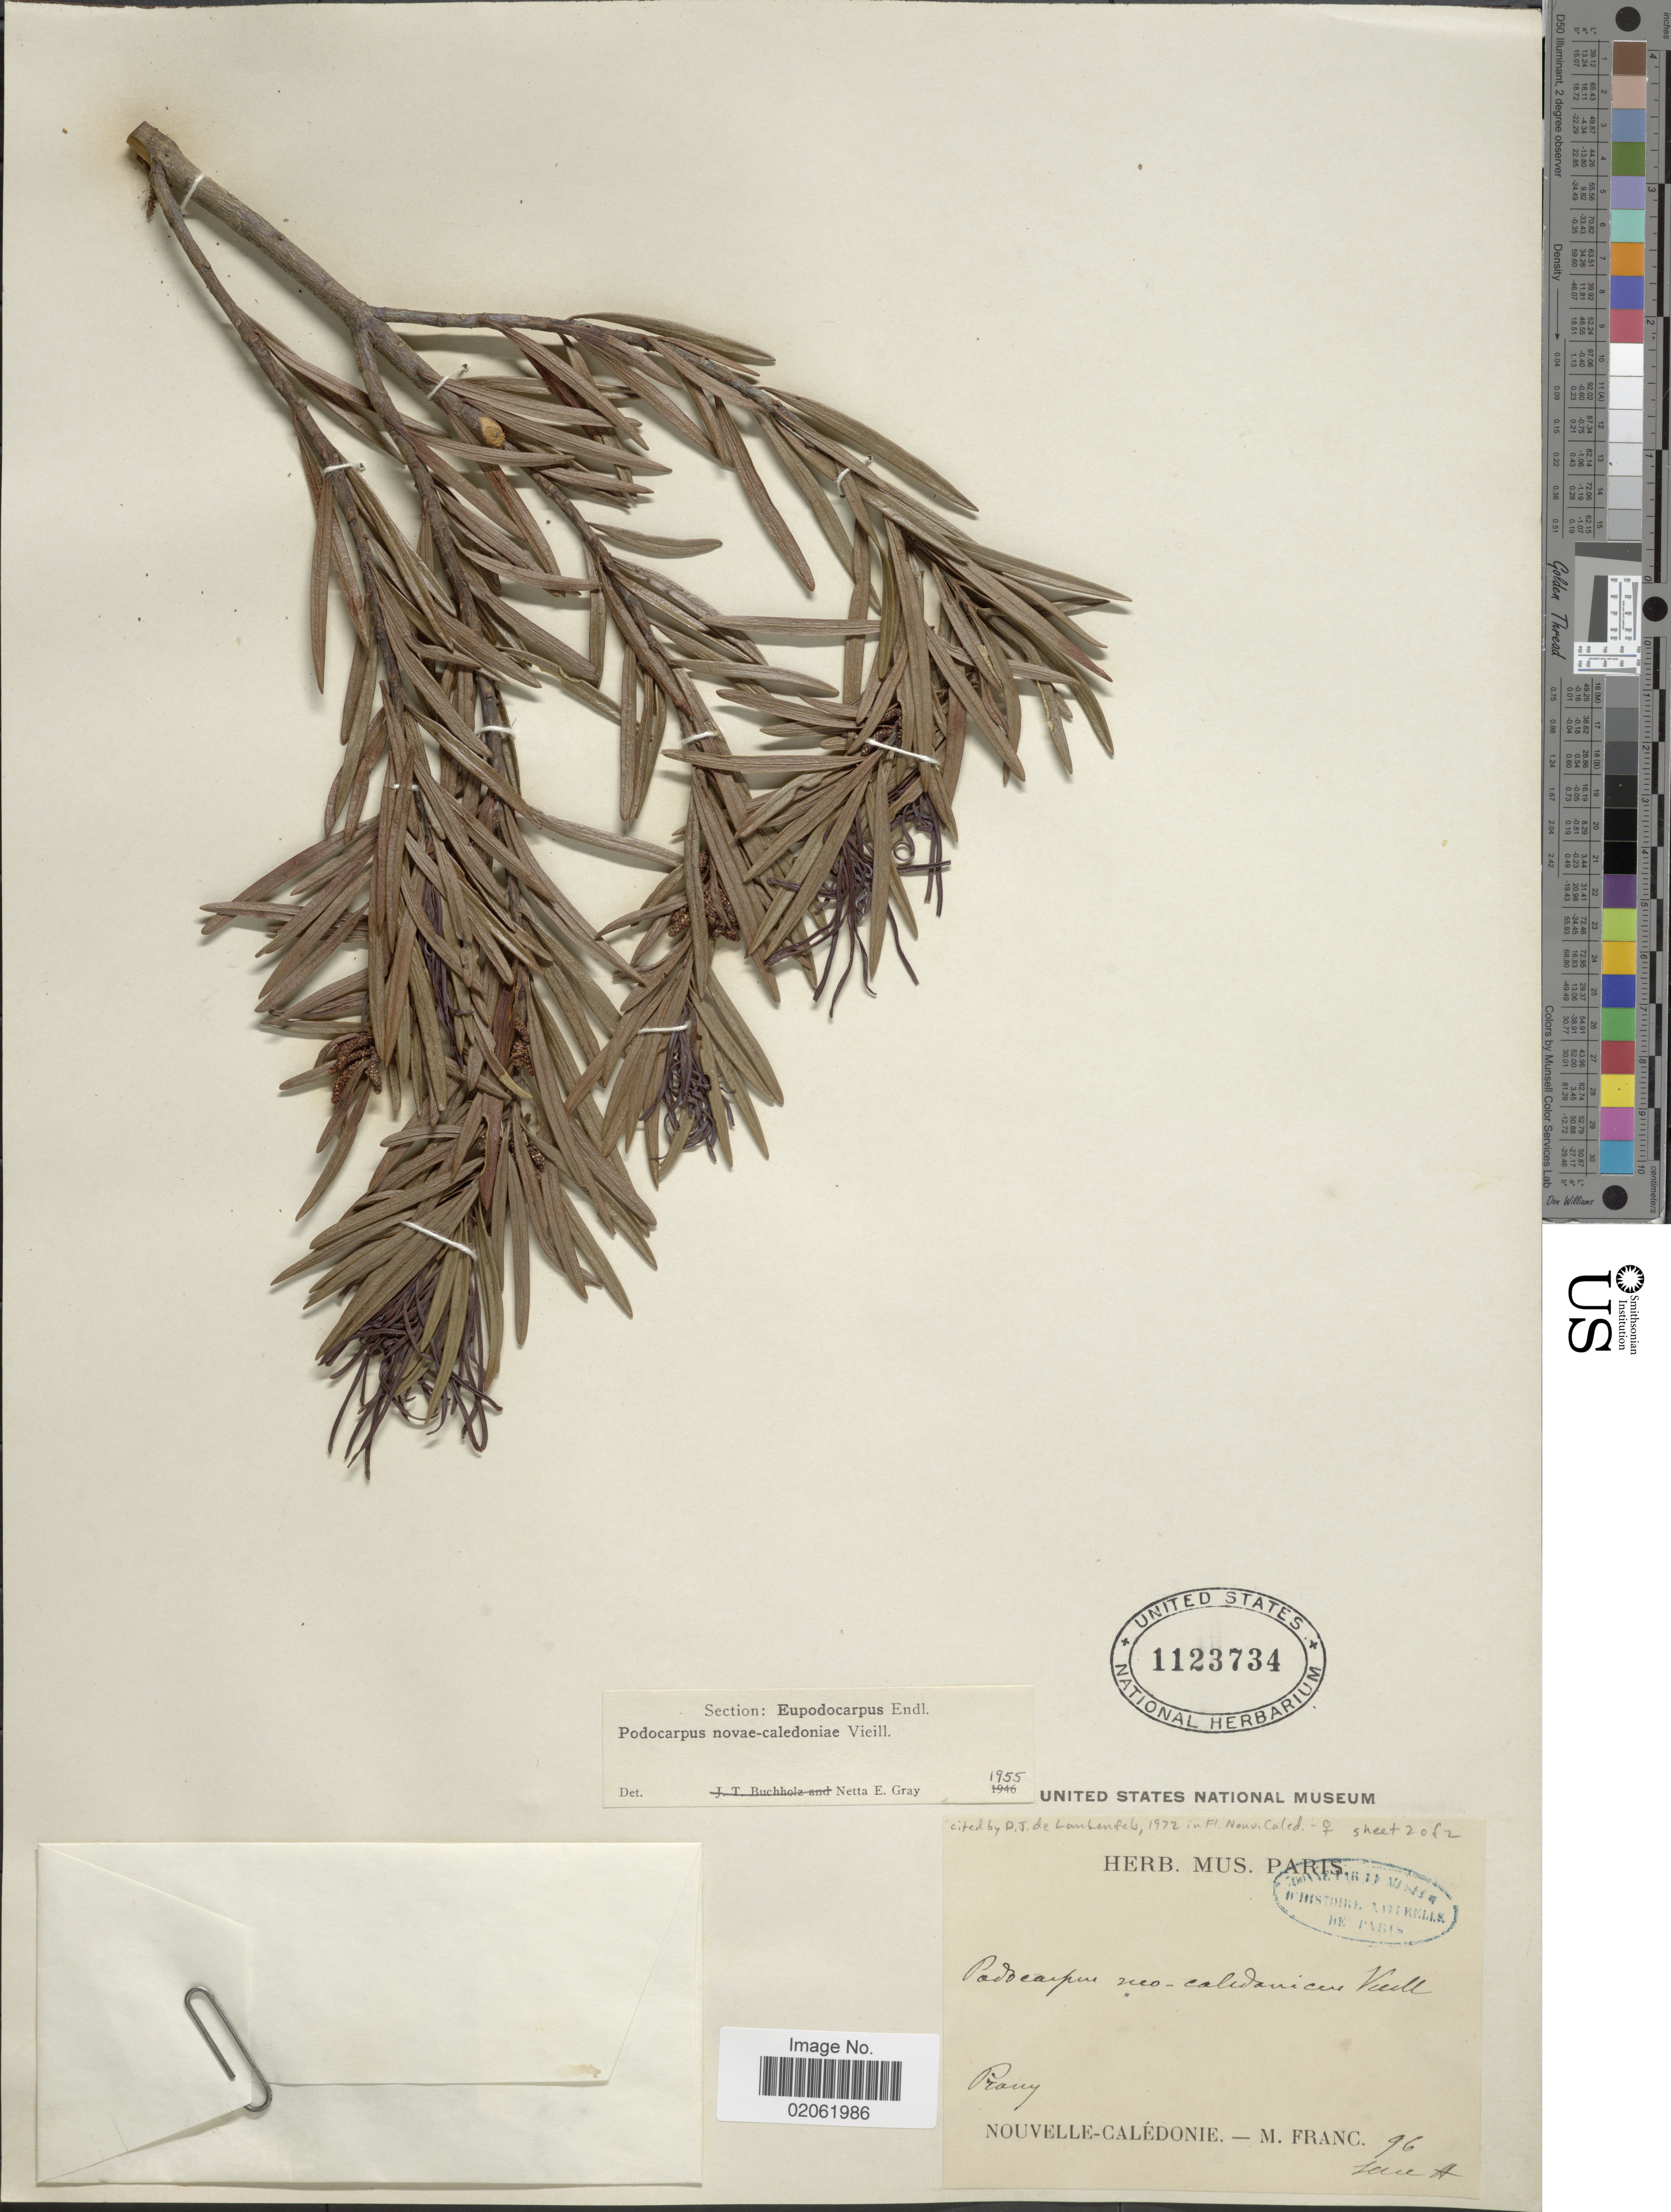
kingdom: Plantae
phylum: Tracheophyta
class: Pinopsida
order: Pinales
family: Podocarpaceae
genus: Podocarpus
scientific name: Podocarpus novae-caledoniae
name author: Vieill. ex Brongn. & Gris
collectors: -. Prony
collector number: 96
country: New Caledonia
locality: Nouvelle-Caledonie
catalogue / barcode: US 1123734